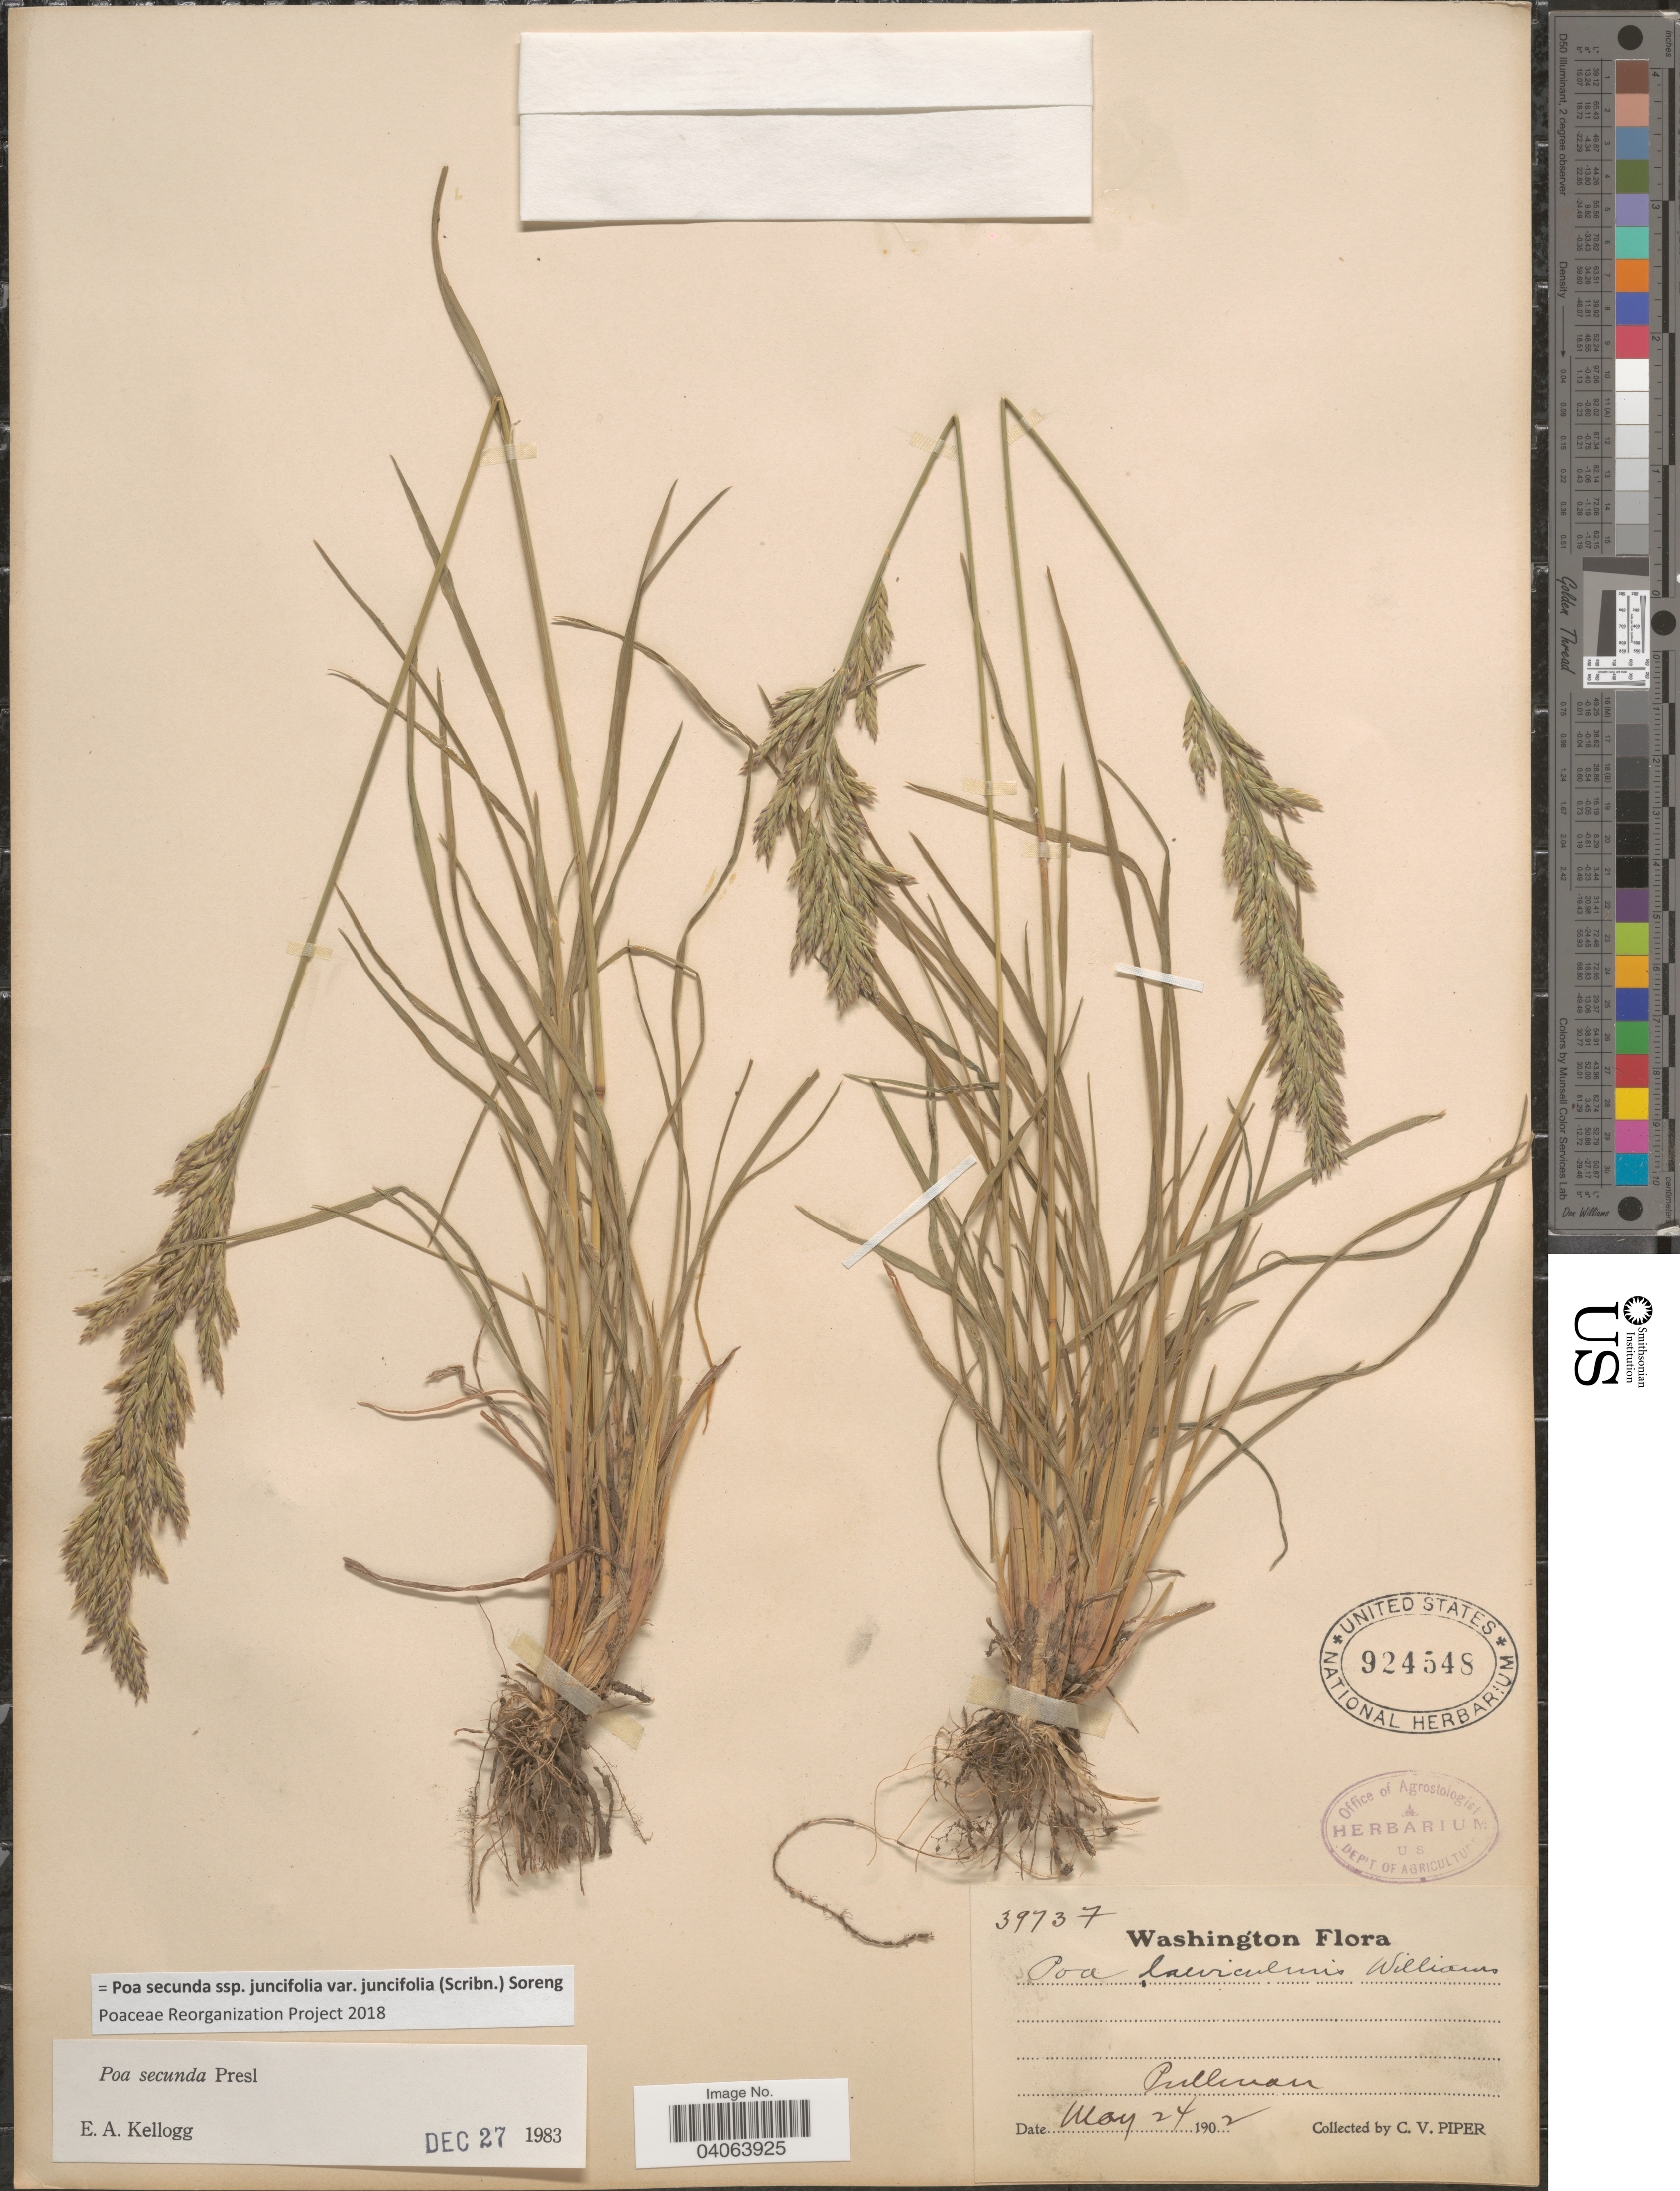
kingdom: Plantae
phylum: Tracheophyta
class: Liliopsida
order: Poales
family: Poaceae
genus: Poa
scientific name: Poa secunda subsp. juncifolia var. juncifolia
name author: (Scribn.) Soreng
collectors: C. V. Piper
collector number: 39737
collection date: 1902-05-24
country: United States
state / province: Washington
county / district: Whitman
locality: Pullman.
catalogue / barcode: US 924548